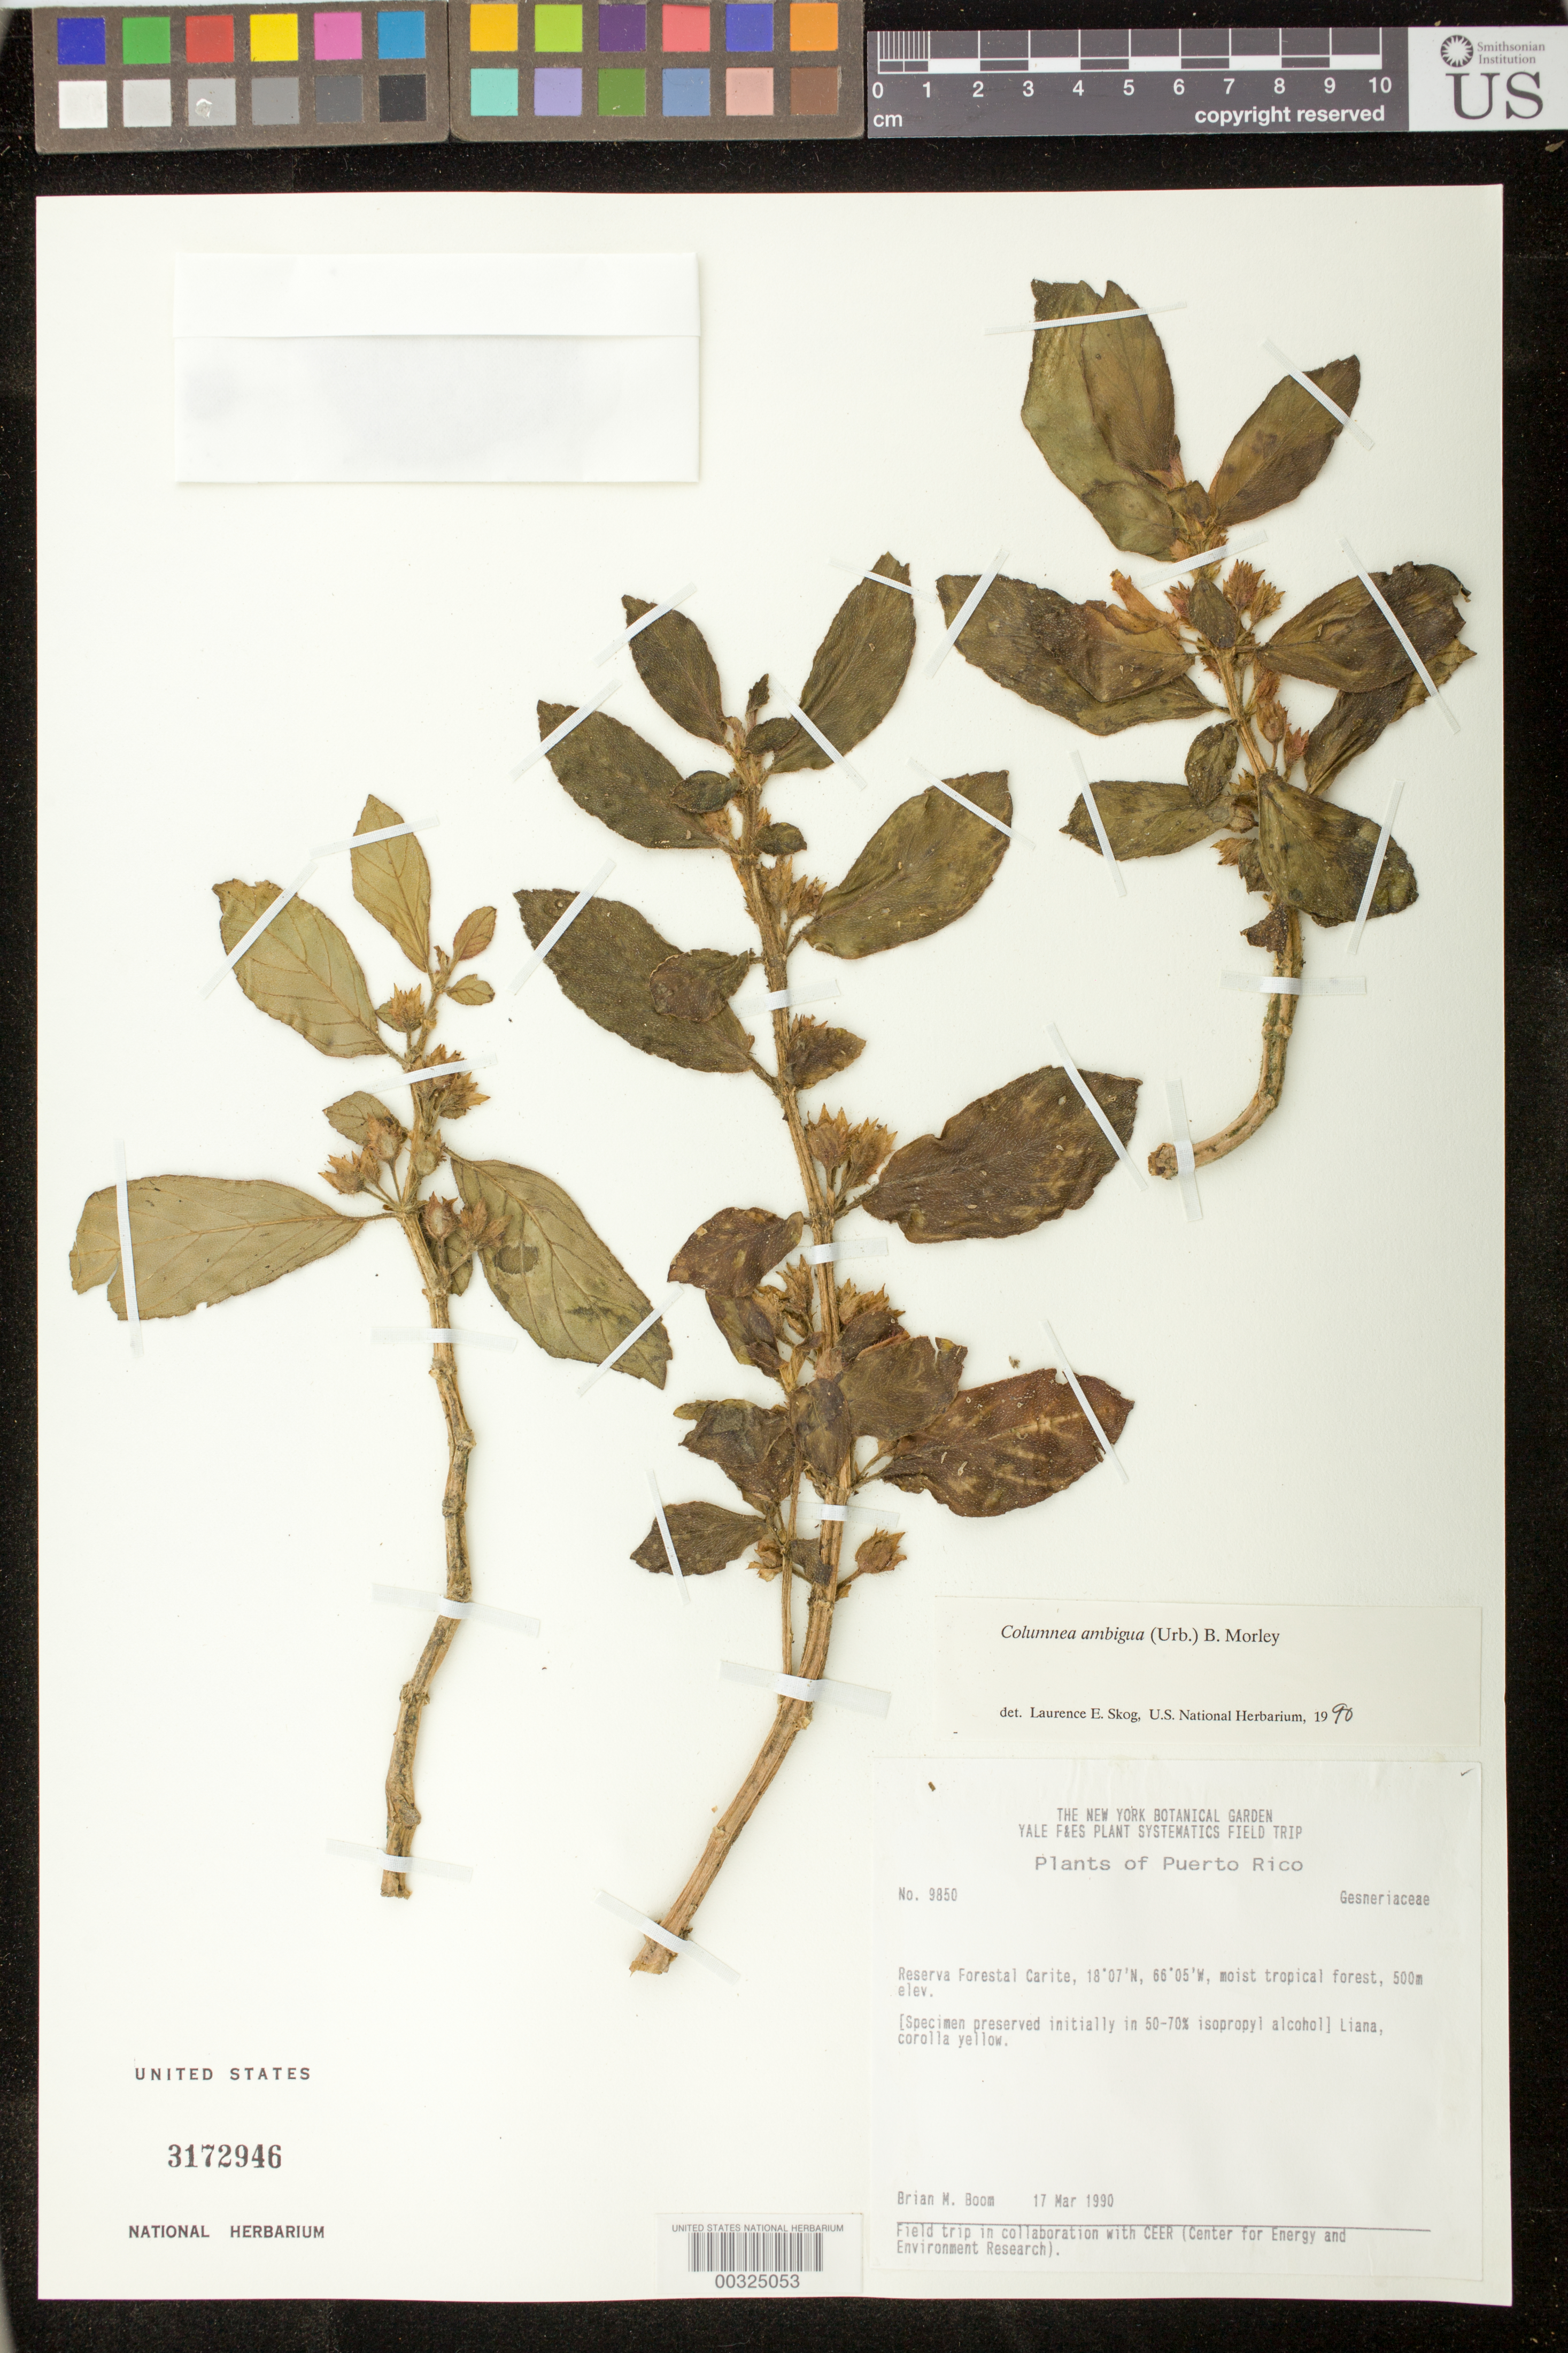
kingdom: Plantae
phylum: Tracheophyta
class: Magnoliopsida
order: Lamiales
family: Gesneriaceae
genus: Columnea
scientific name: Columnea ambigua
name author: (Urb.) B.D. Morley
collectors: B. M. Boom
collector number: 9850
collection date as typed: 17 Mar 1990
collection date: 1990-03-17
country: Puerto Rico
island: Puerto Rico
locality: Reserva Forestal Carite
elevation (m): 500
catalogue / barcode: US 3172946